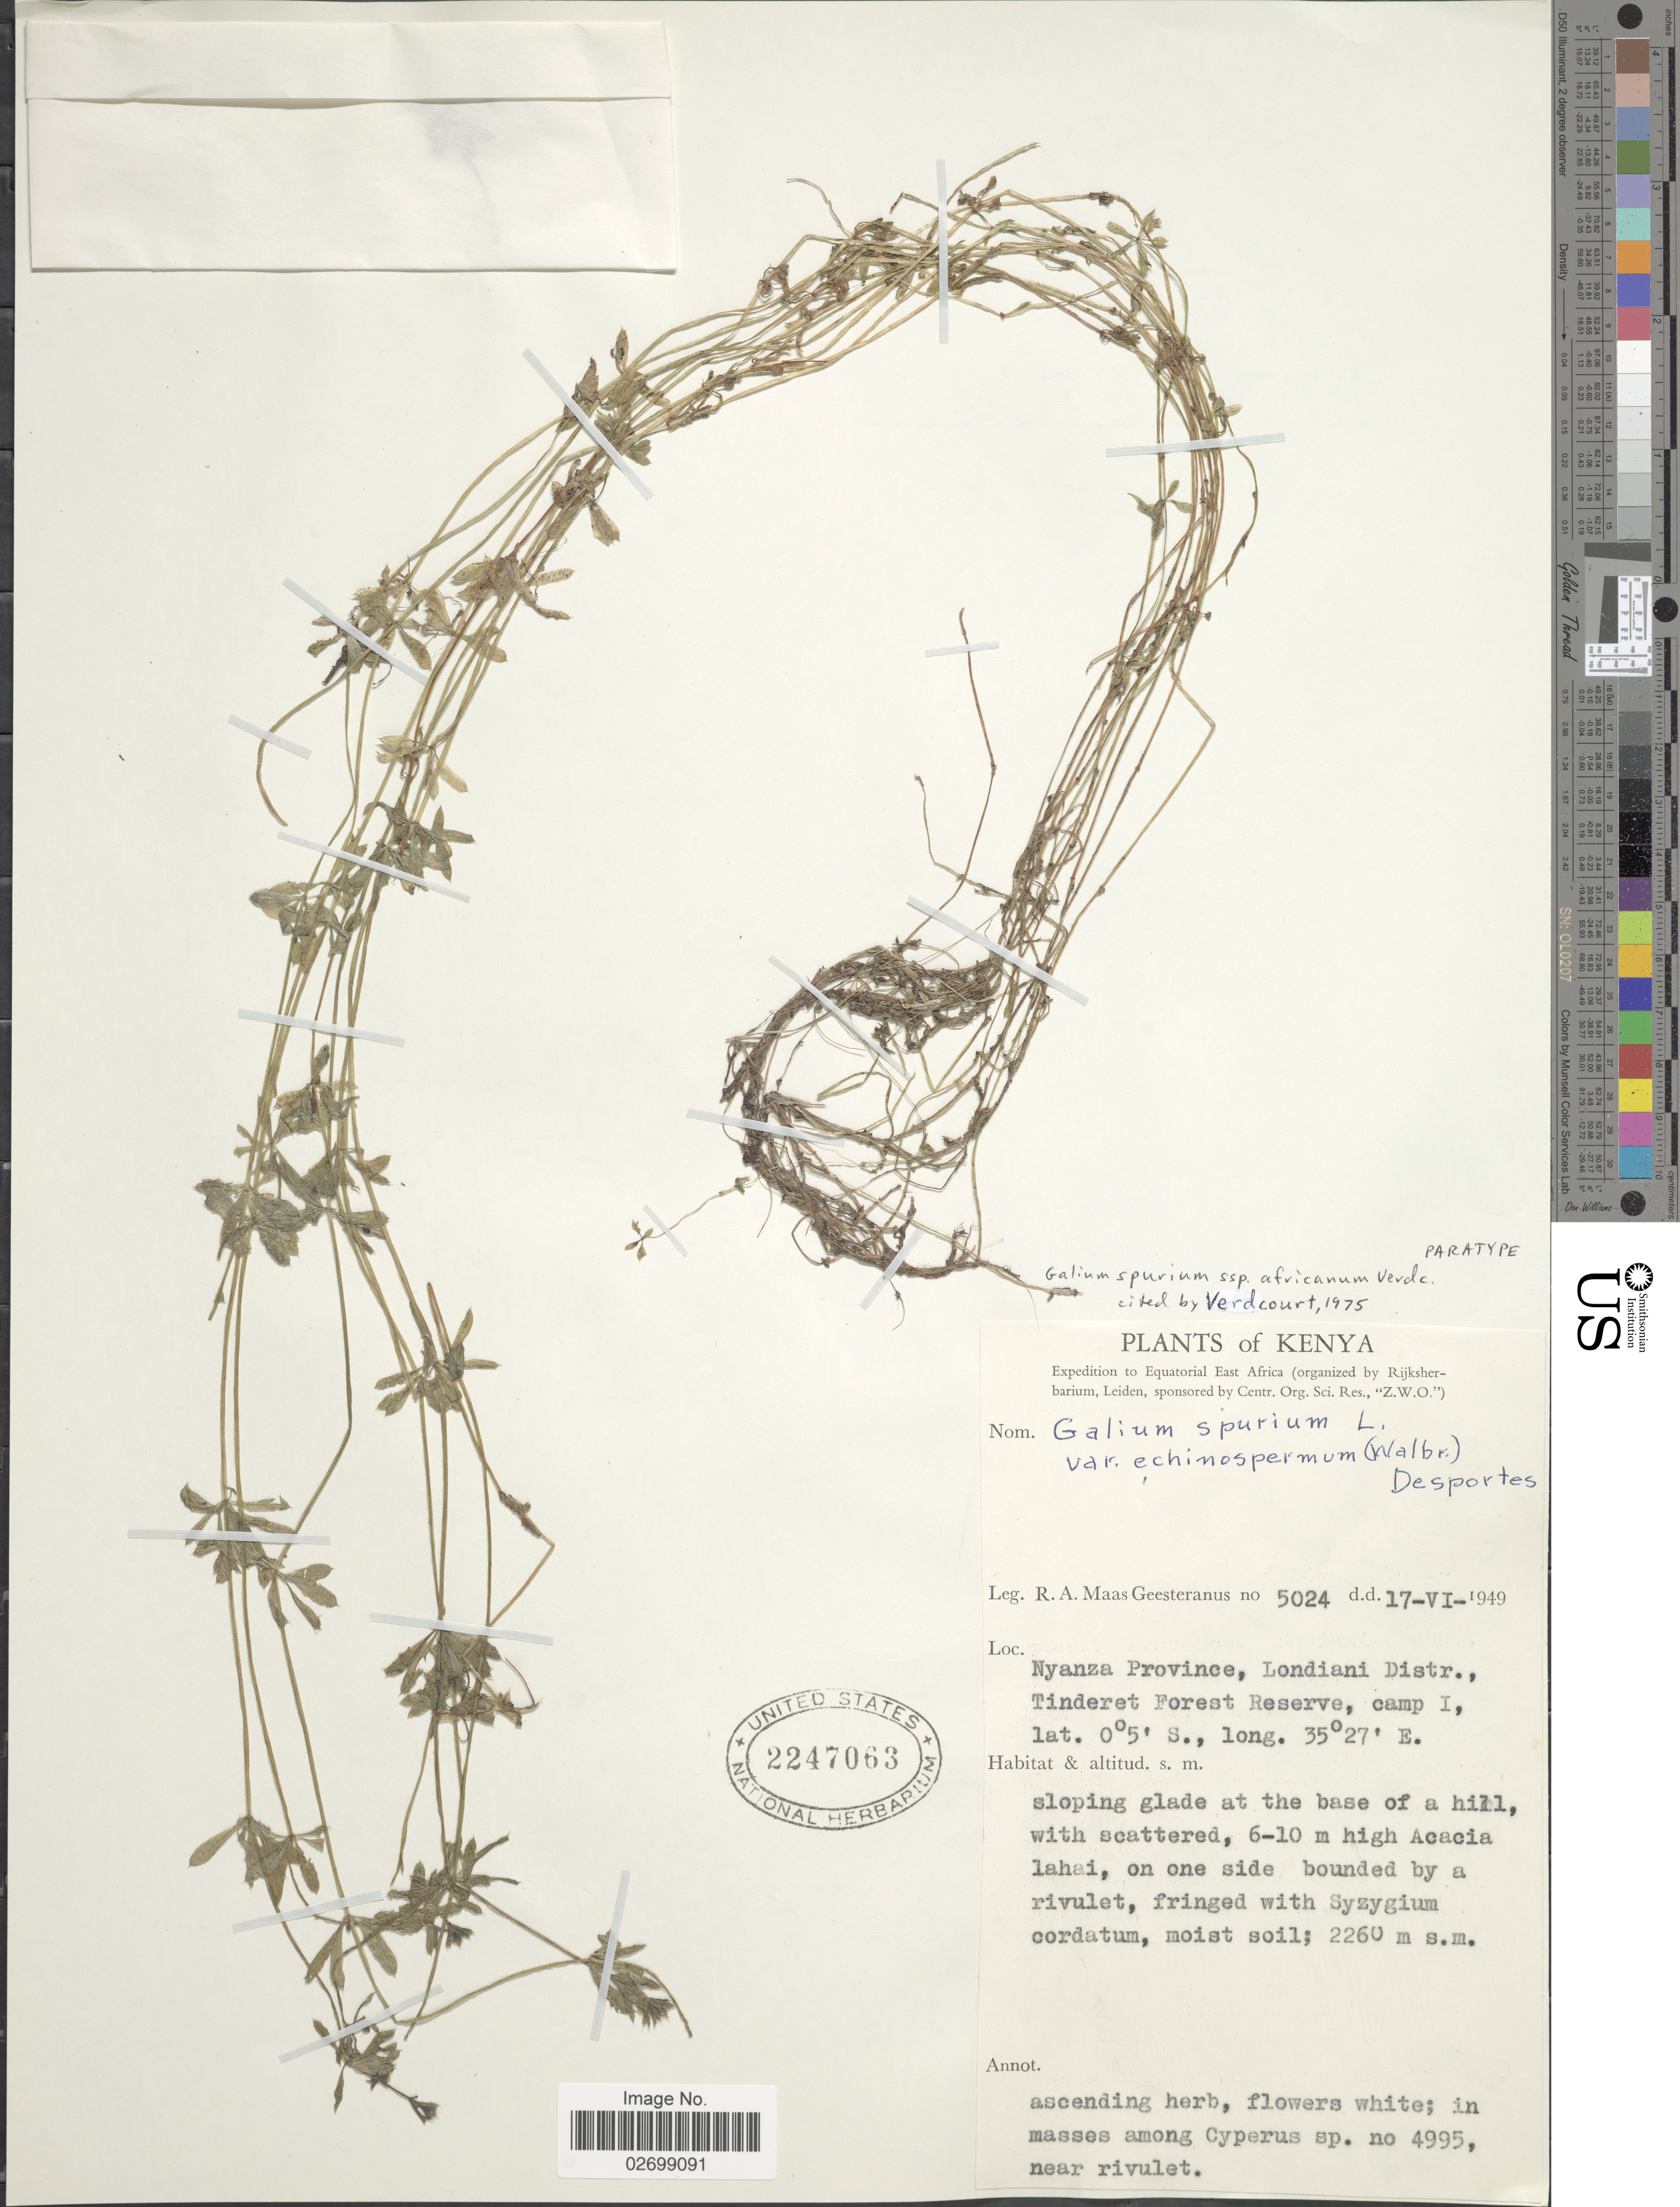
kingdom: Plantae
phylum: Tracheophyta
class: Magnoliopsida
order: Gentianales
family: Rubiaceae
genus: Galium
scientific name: Galium spurium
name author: L.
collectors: R. A. Maas Geesteranus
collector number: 5024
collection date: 1949-06-17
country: Kenya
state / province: Kericho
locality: Nyanza Province, Londiani Distr., Tinderet Forest Reserve, camp 1, sloping glade at the base of a hill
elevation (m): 2260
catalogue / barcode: US 2247063